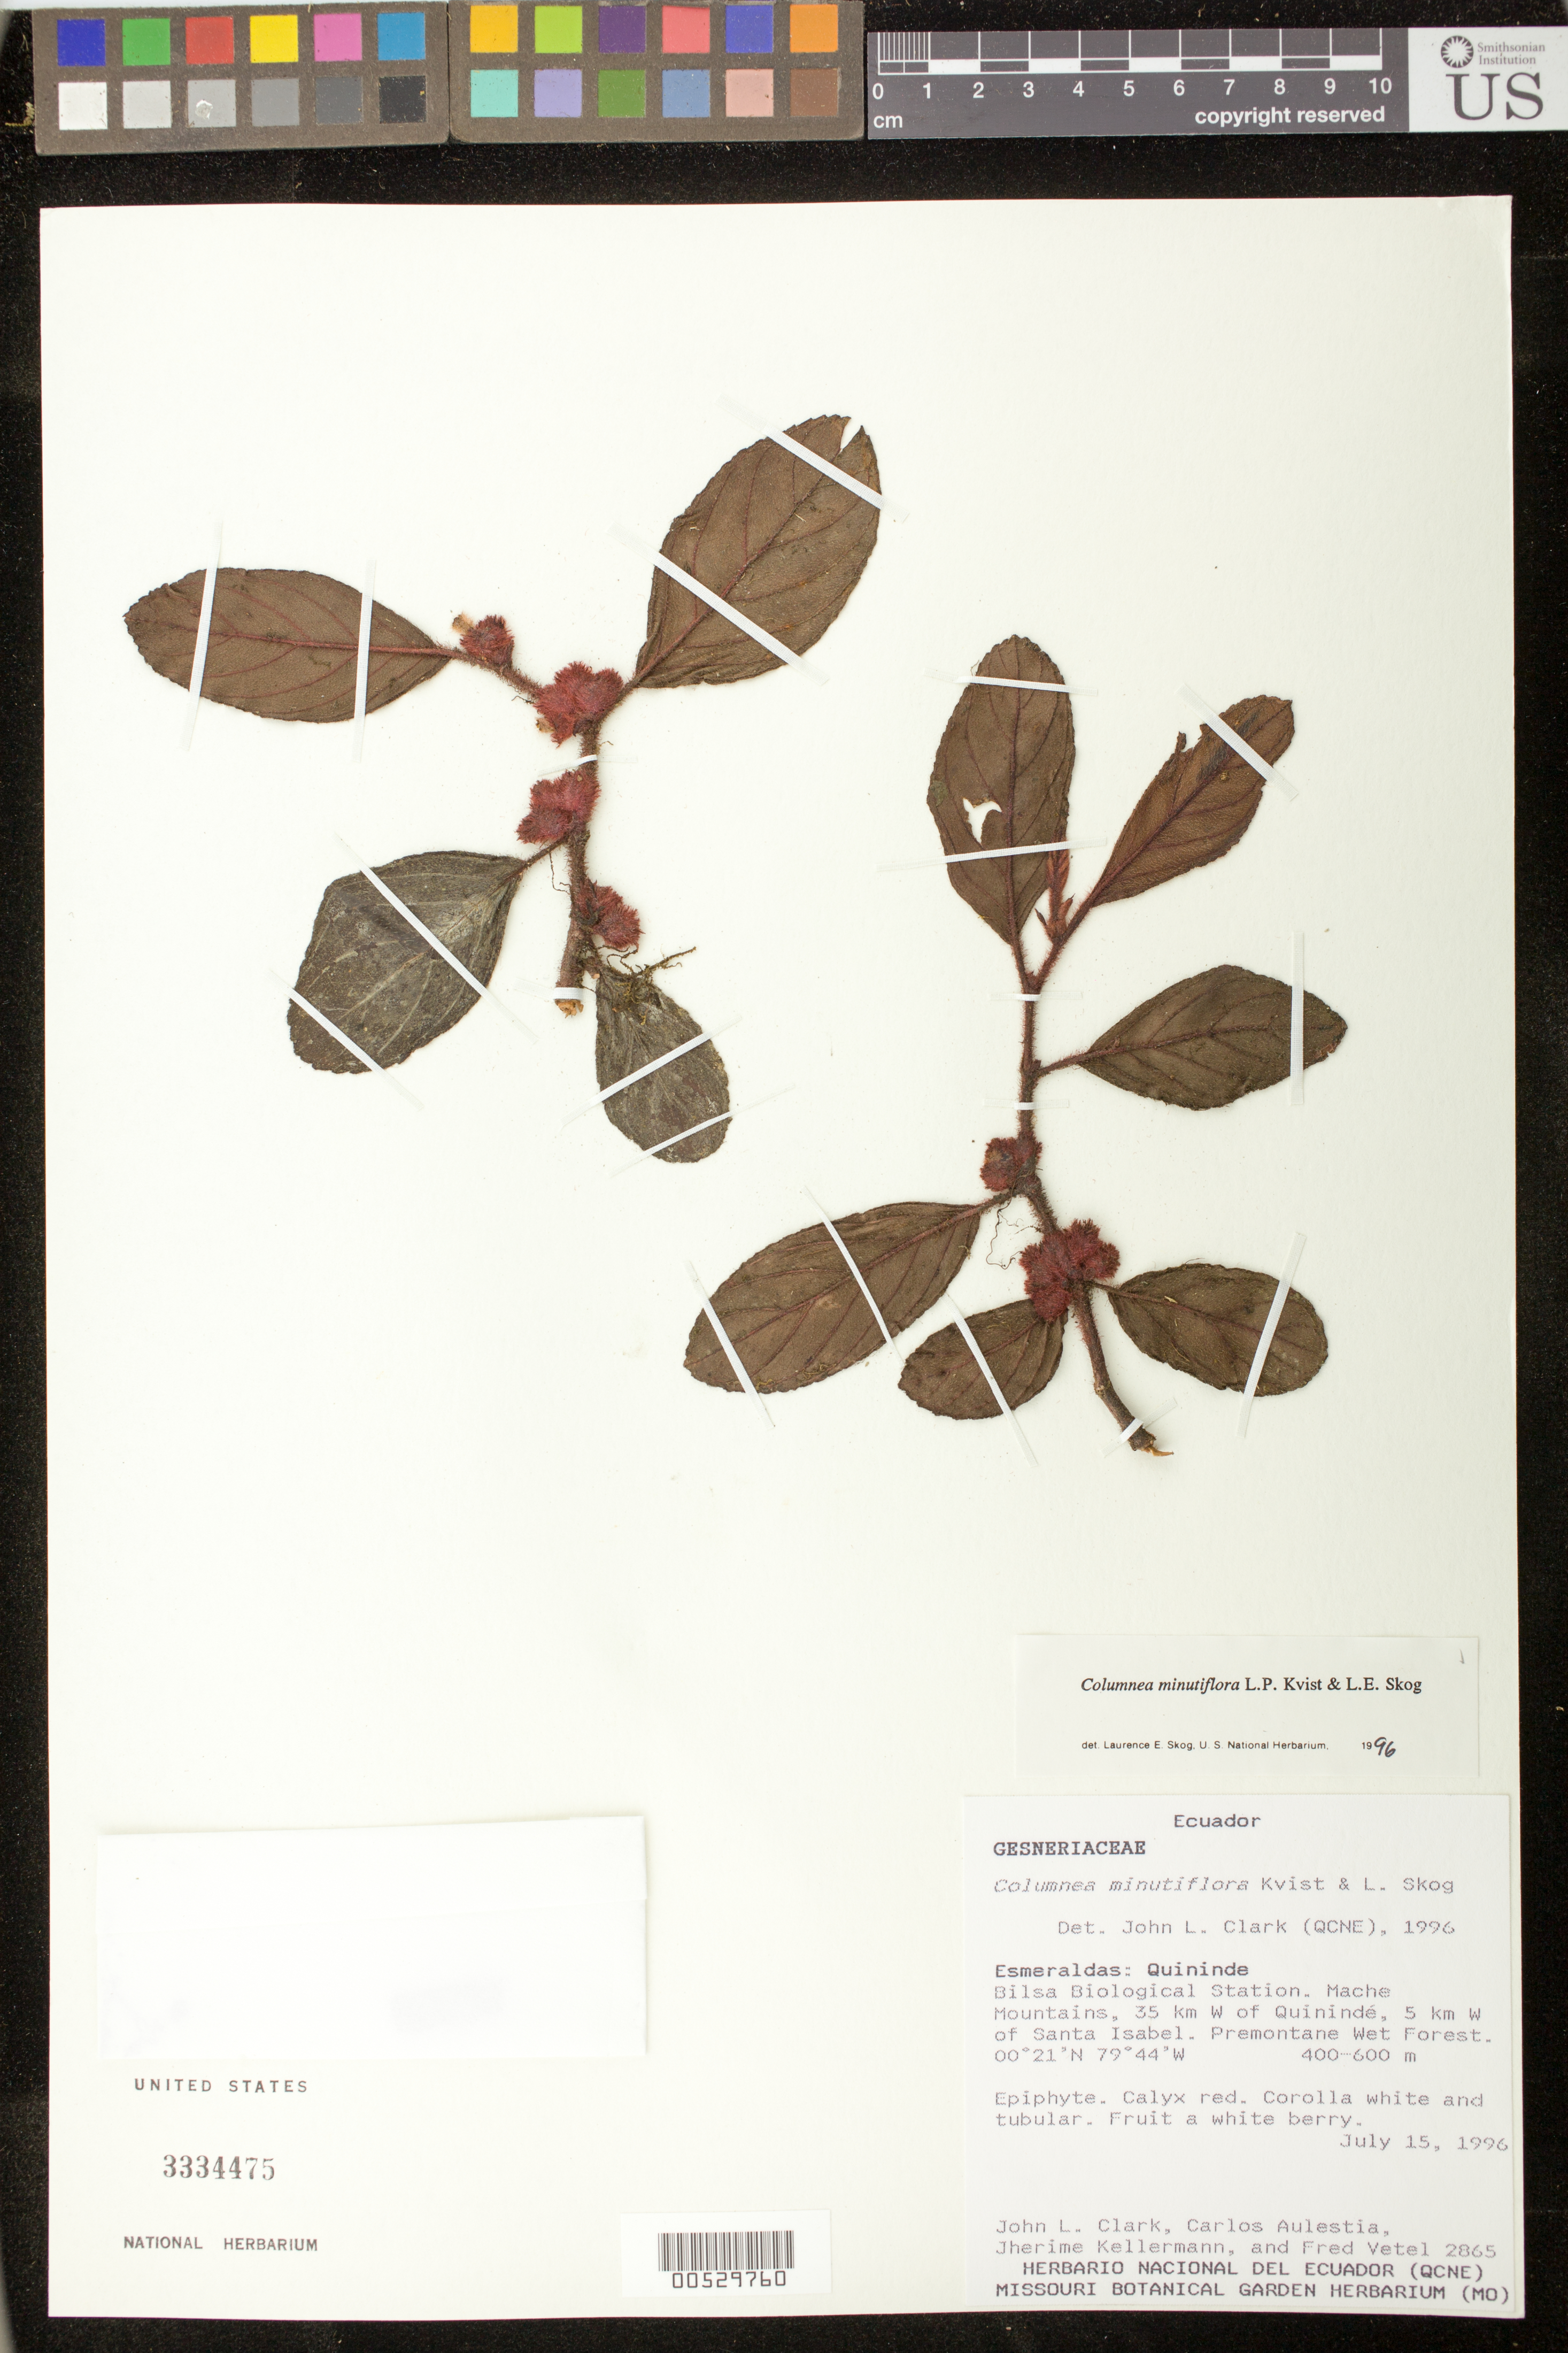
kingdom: Plantae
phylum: Tracheophyta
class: Magnoliopsida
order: Lamiales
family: Gesneriaceae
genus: Columnea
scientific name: Columnea minutiflora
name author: L.P. Kvist & L.E. Skog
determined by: Skog, Laurence E.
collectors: J. L. Clark, C. Aulestia, J. Kellermann & F. Vetel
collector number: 2865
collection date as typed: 15 Jul 1996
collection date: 1996-07-15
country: Ecuador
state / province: Esmeraldas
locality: Quininde, Bilsa Biological Station, Mache Mountains, 35 km W of Quinindé, 5 km W of Santa Isabel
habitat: Premontane wet forest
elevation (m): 400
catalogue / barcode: US 3334475